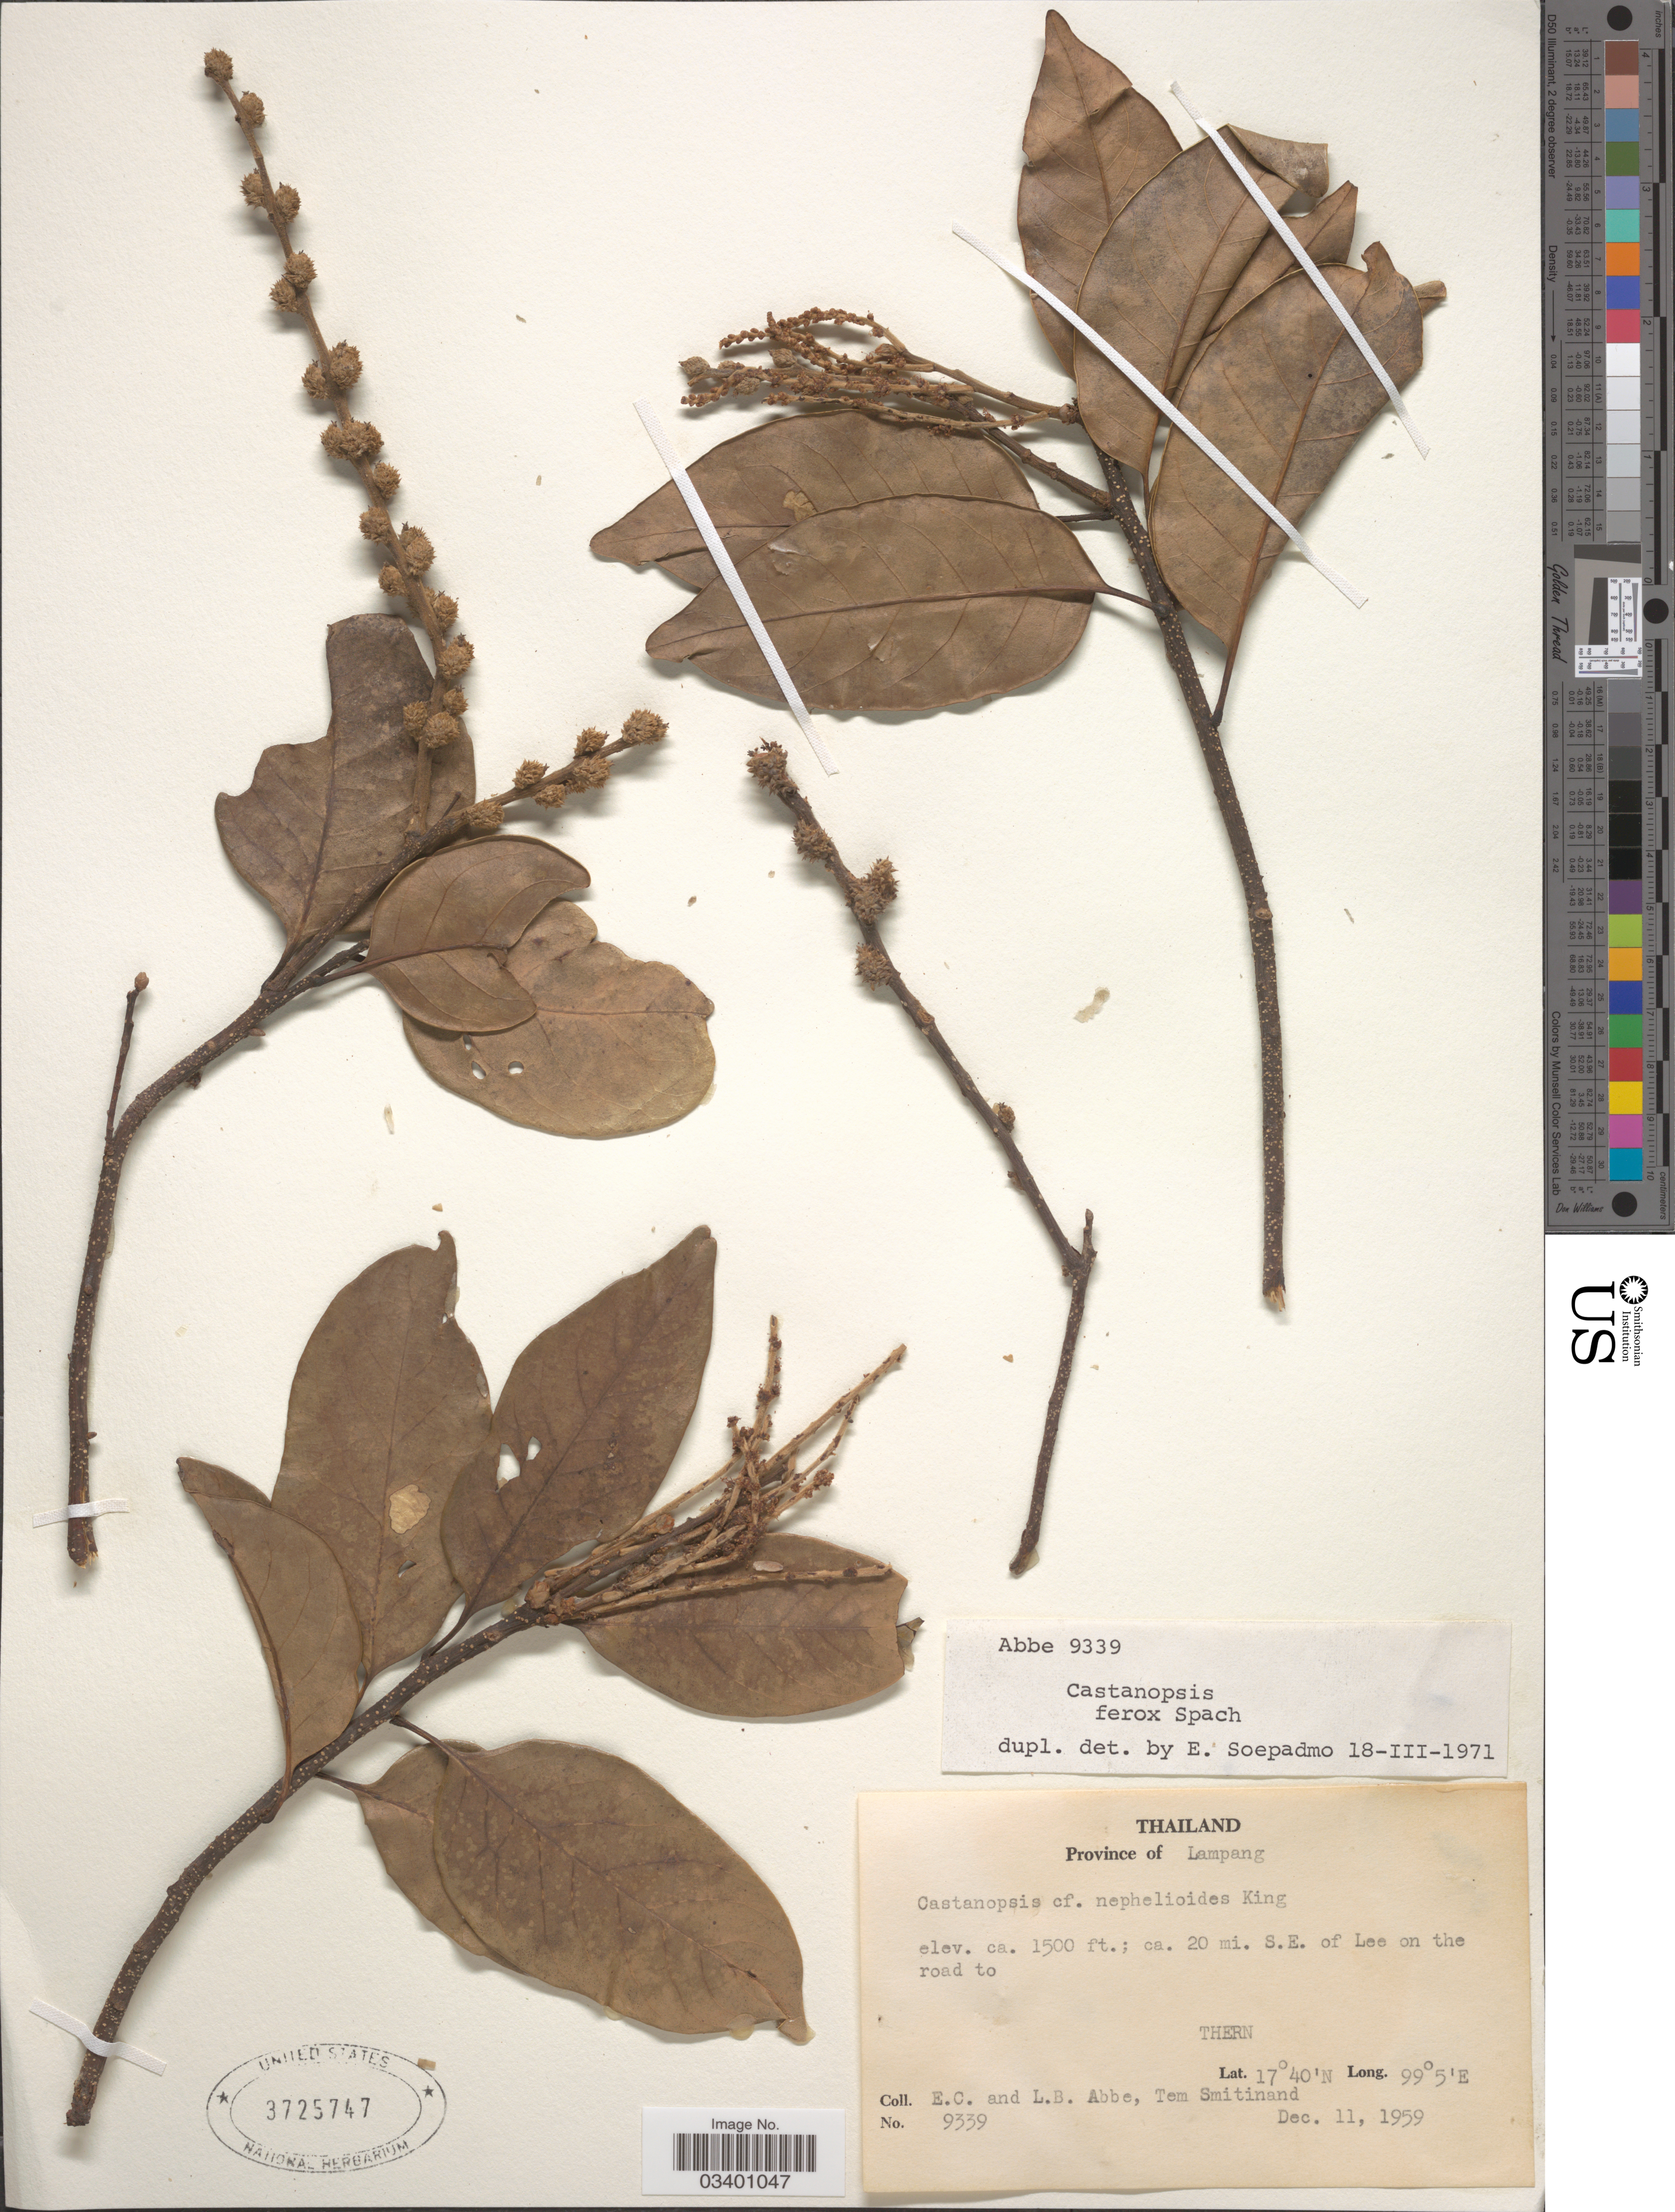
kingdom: Plantae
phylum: Tracheophyta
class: Magnoliopsida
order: Fagales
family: Fagaceae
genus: Castanopsis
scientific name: Castanopsis ferox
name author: Spach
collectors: E. C. Abbe, L. B. Abbe & T. Smitinand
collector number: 9339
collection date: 1959-12-11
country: Thailand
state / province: Lampang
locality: Ca. 20 mi. S.E. of Lee on the road to Thern.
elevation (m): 457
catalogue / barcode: US 3725747